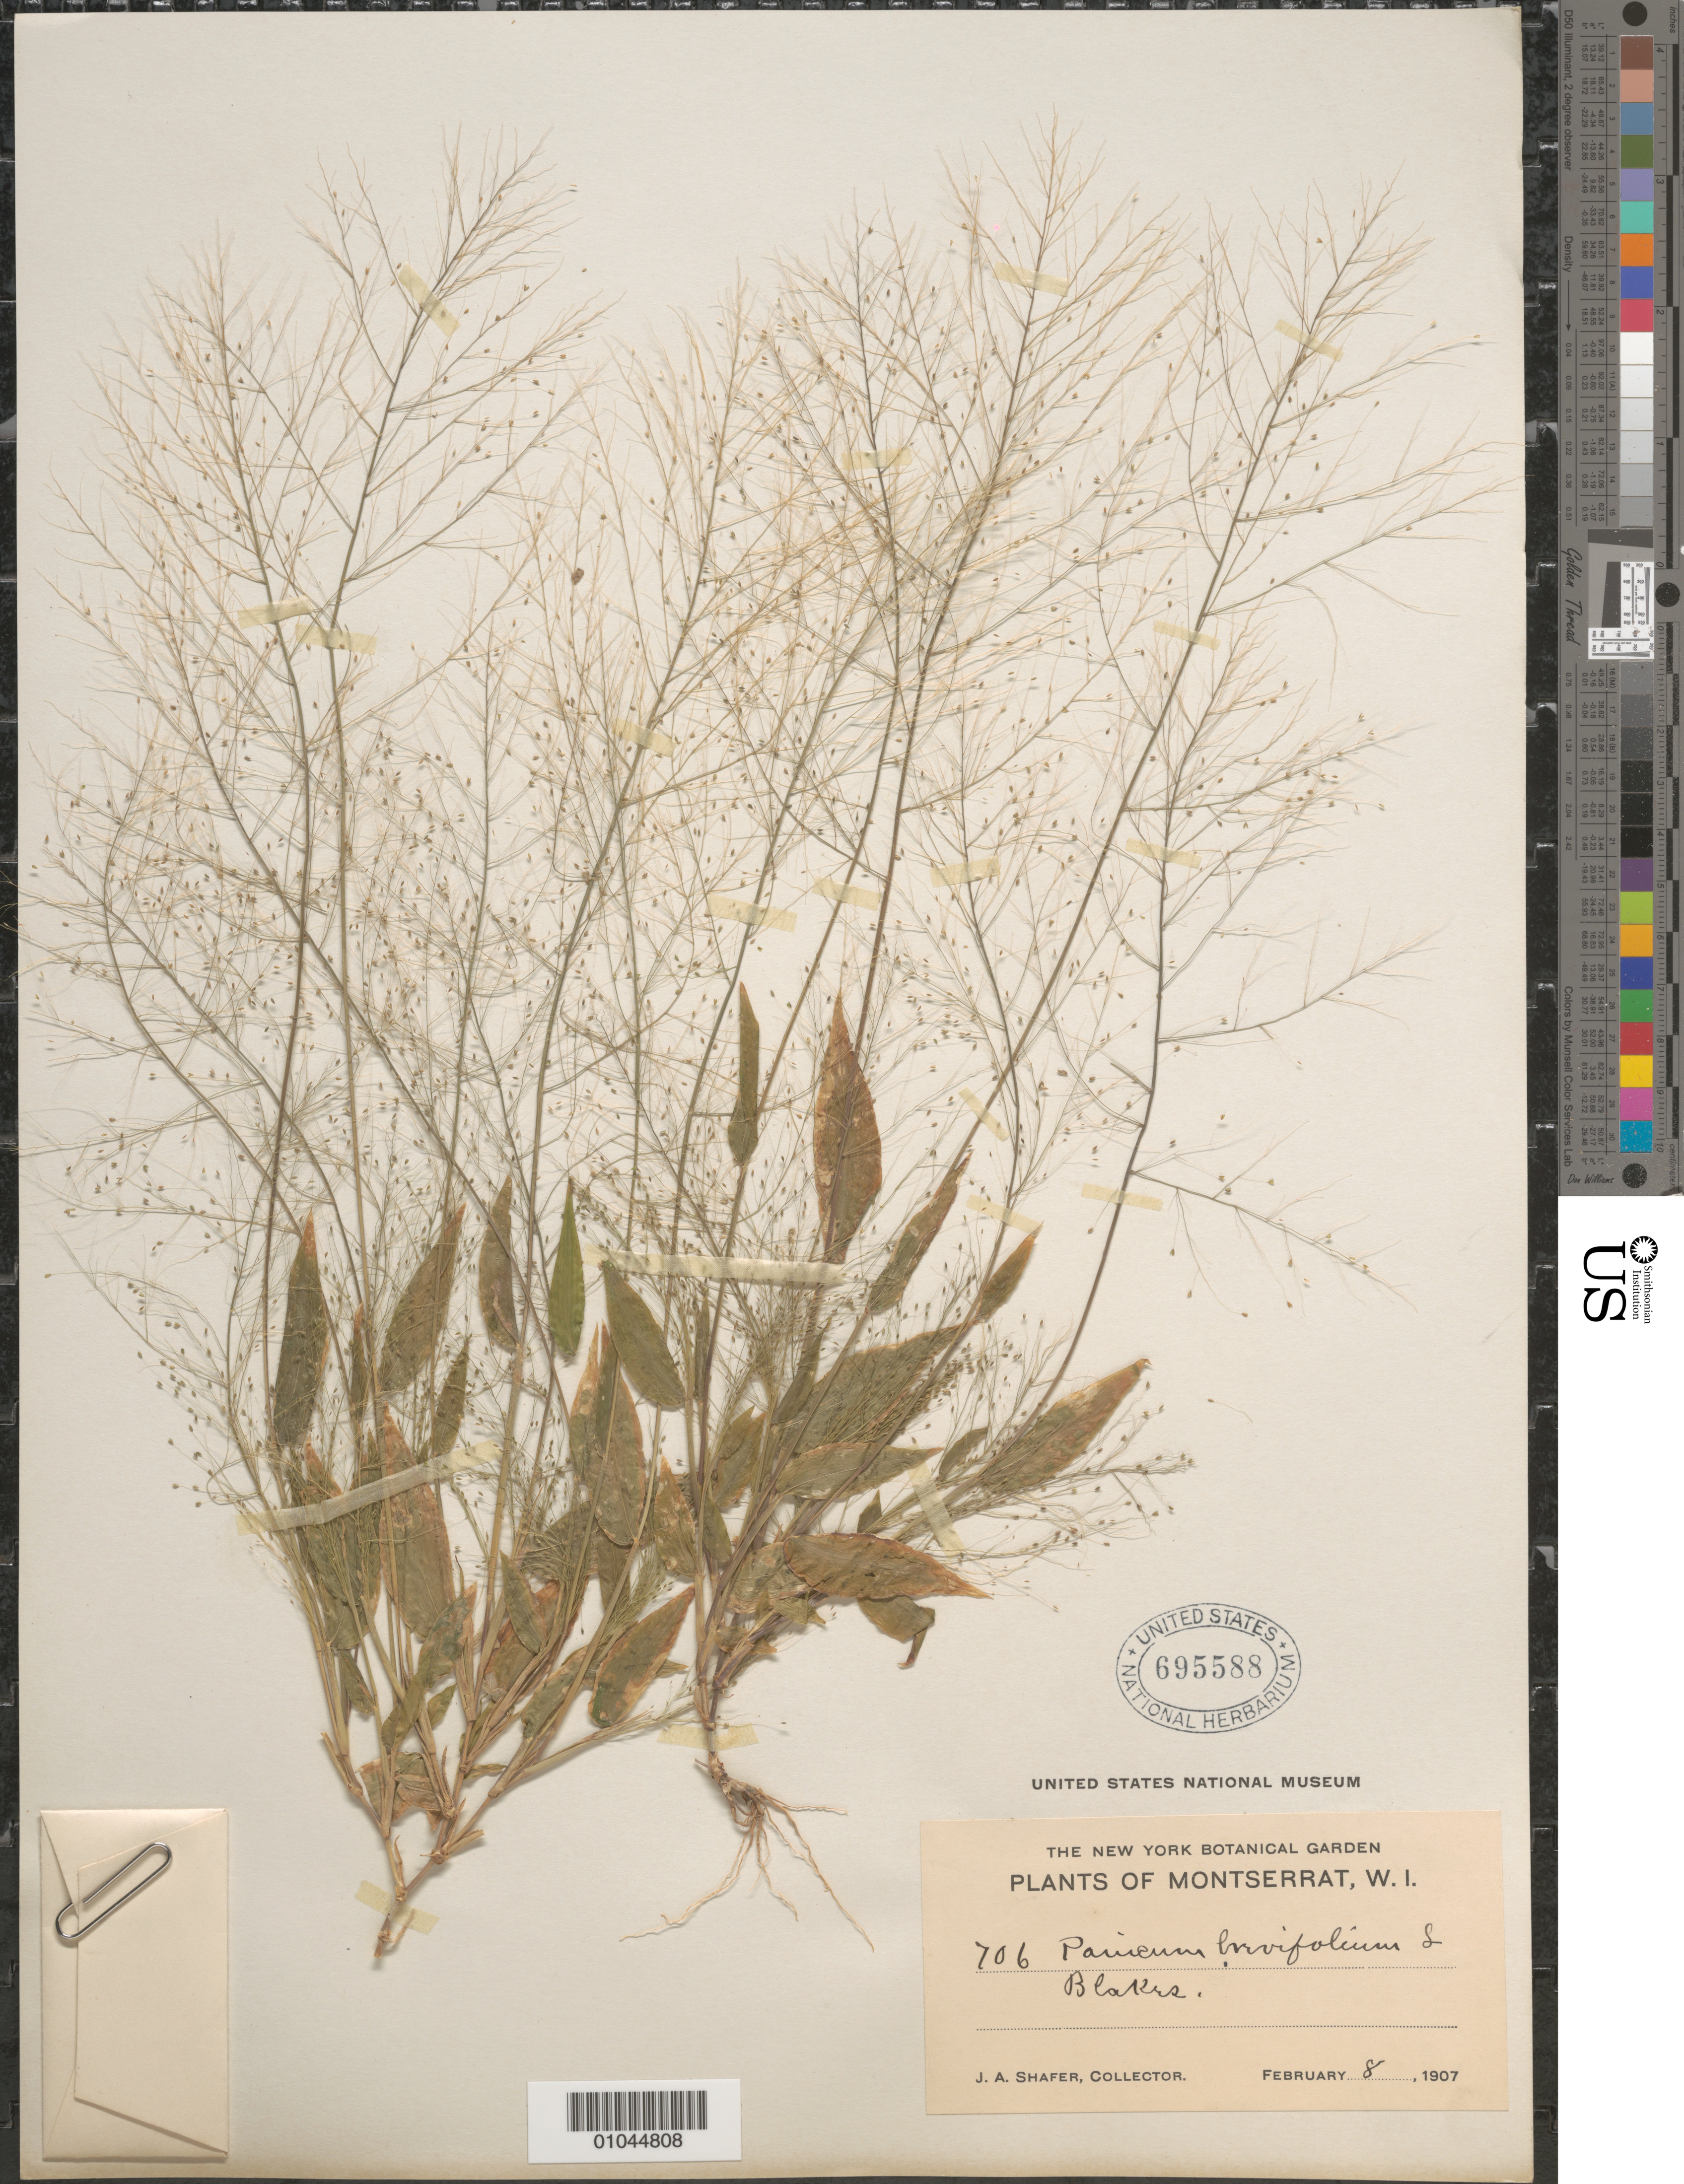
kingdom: Plantae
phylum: Tracheophyta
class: Liliopsida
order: Poales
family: Poaceae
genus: Panicum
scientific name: Panicum trichoides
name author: Sw.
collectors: J. A. Shafer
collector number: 706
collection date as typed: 08 Feb 1907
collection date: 1907-02-08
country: Montserrat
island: Montserrat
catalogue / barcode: US 695588